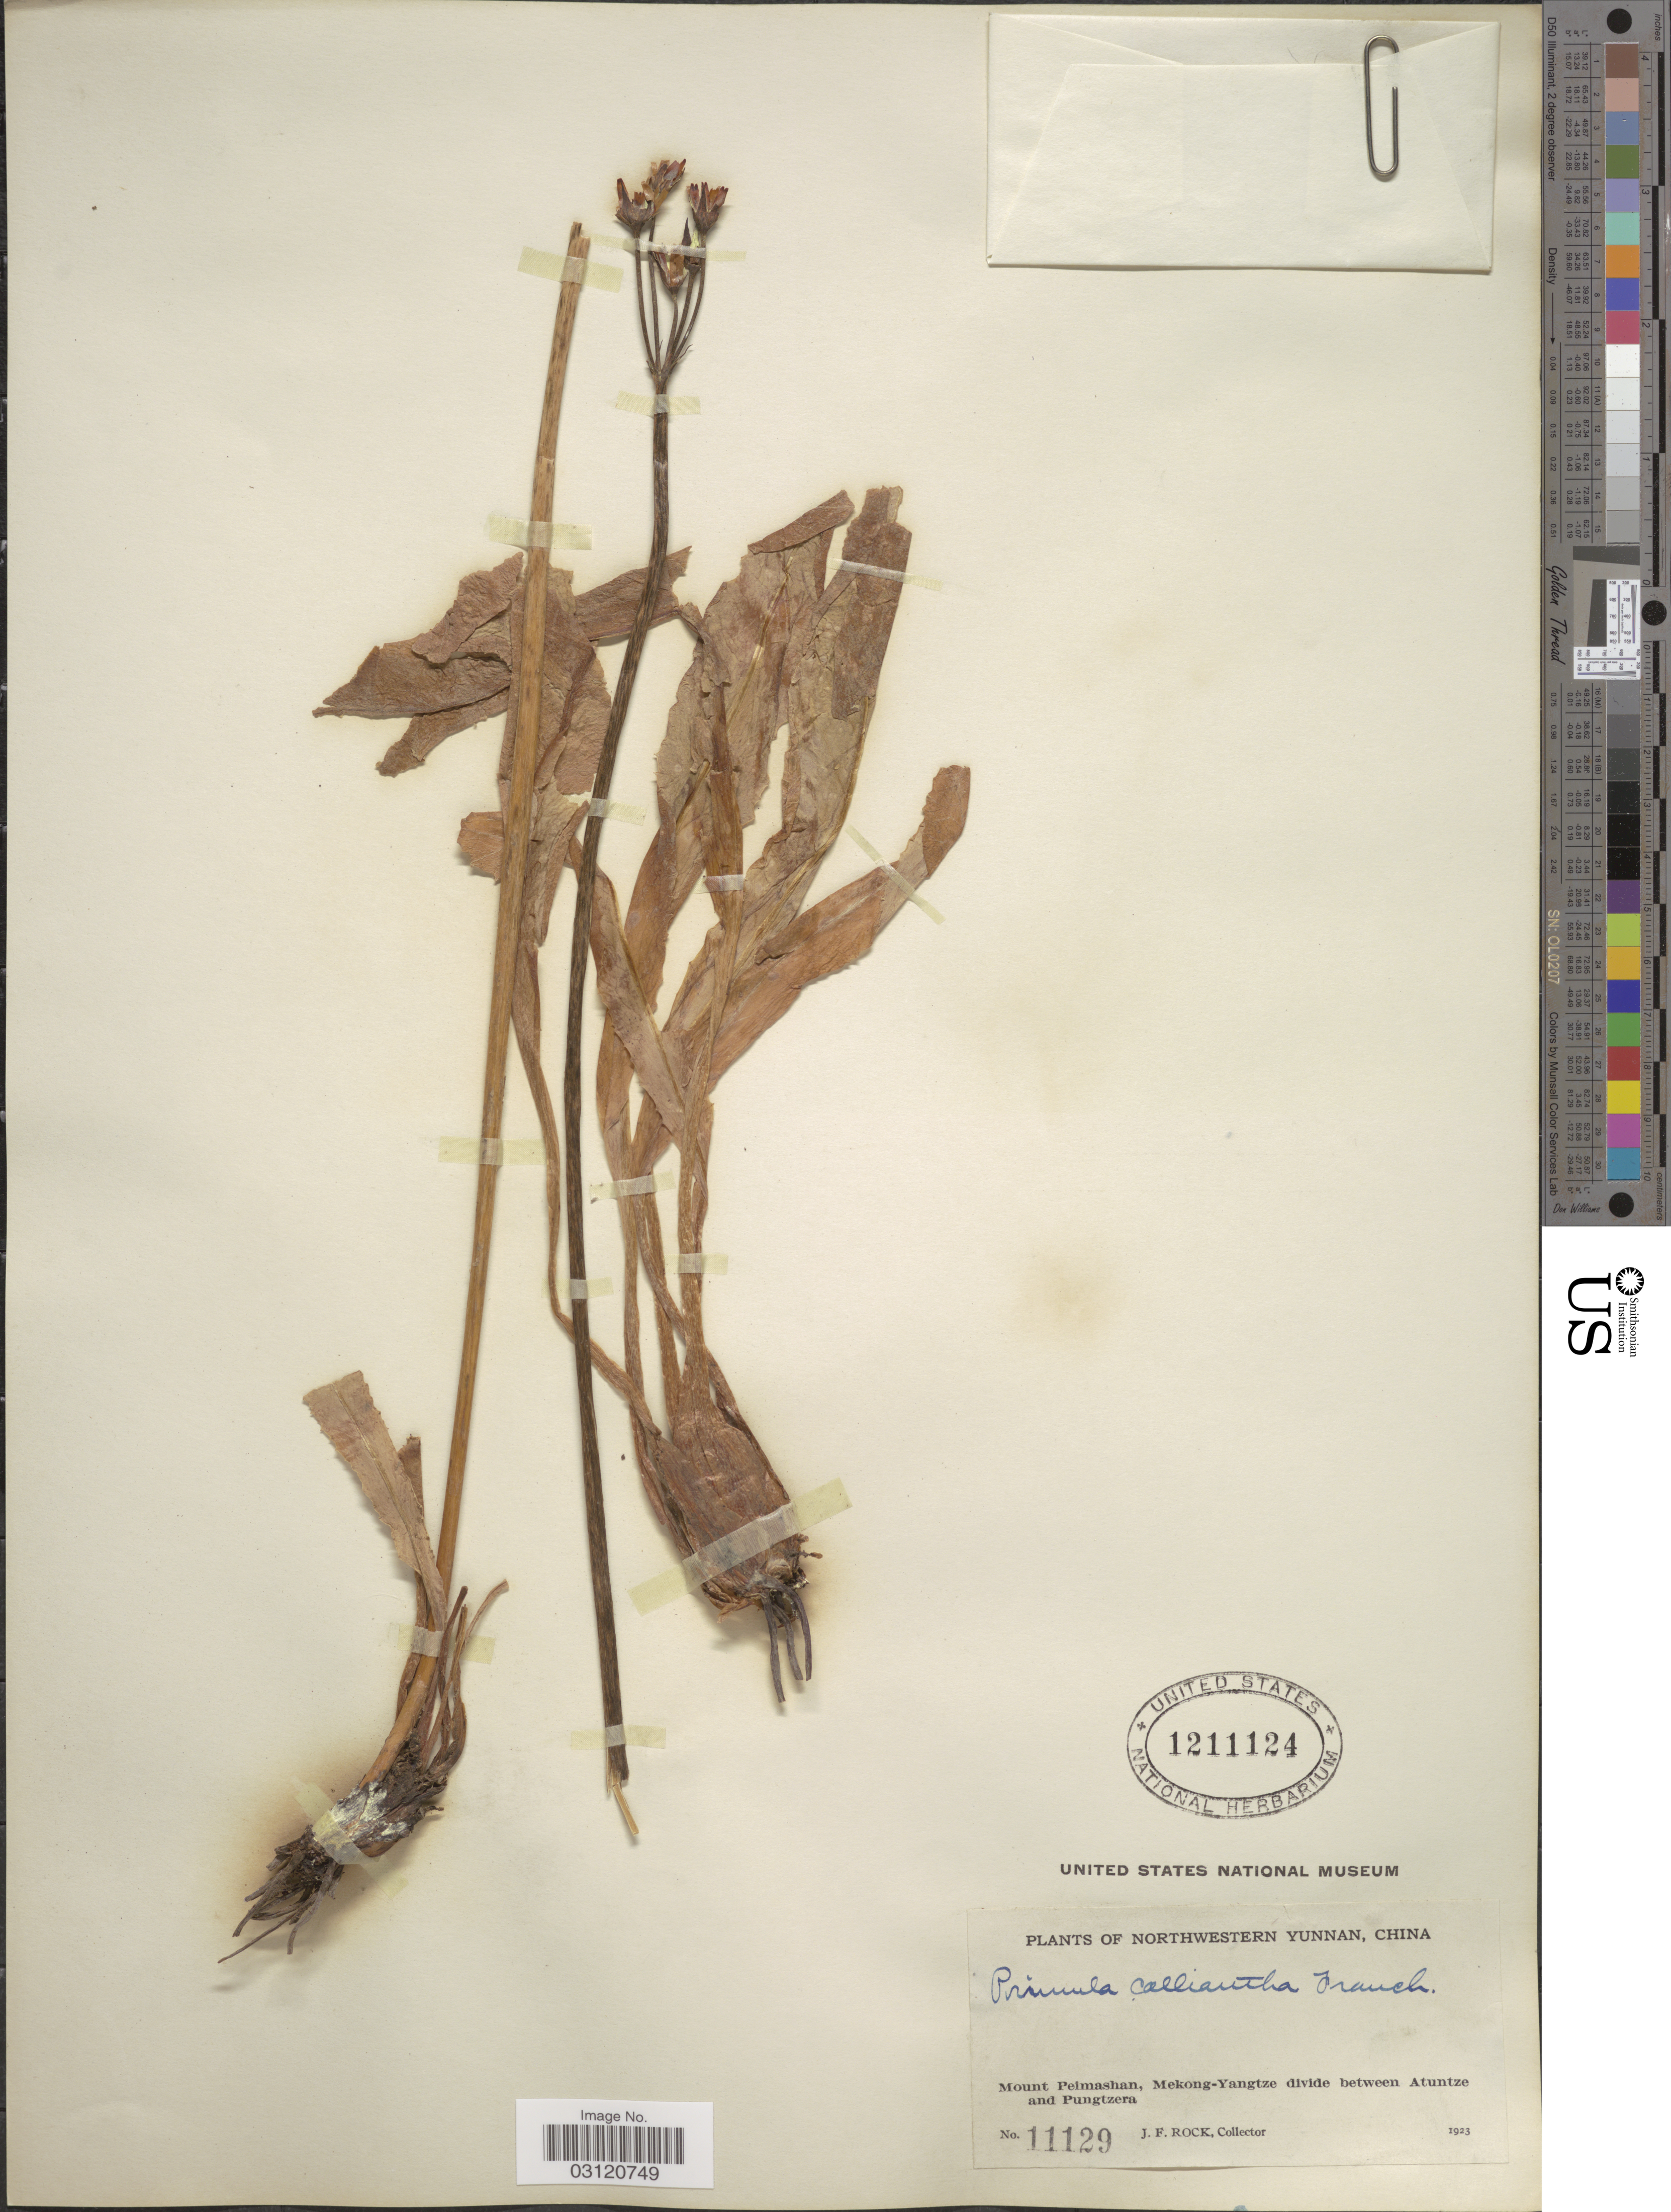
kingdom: Plantae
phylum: Tracheophyta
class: Magnoliopsida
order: Ericales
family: Primulaceae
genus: Primula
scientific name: Primula calliantha subsp. bryophila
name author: (Balf. f. & Farrer) W.W. Sm. & Forrest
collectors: J. Rock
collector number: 11129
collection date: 1923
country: China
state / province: Yunnan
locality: Northwestern Yunnan. Mount Peimashan, Mekong-Yangtze divide between Atuntze and Pungtzera.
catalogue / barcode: US 1211124